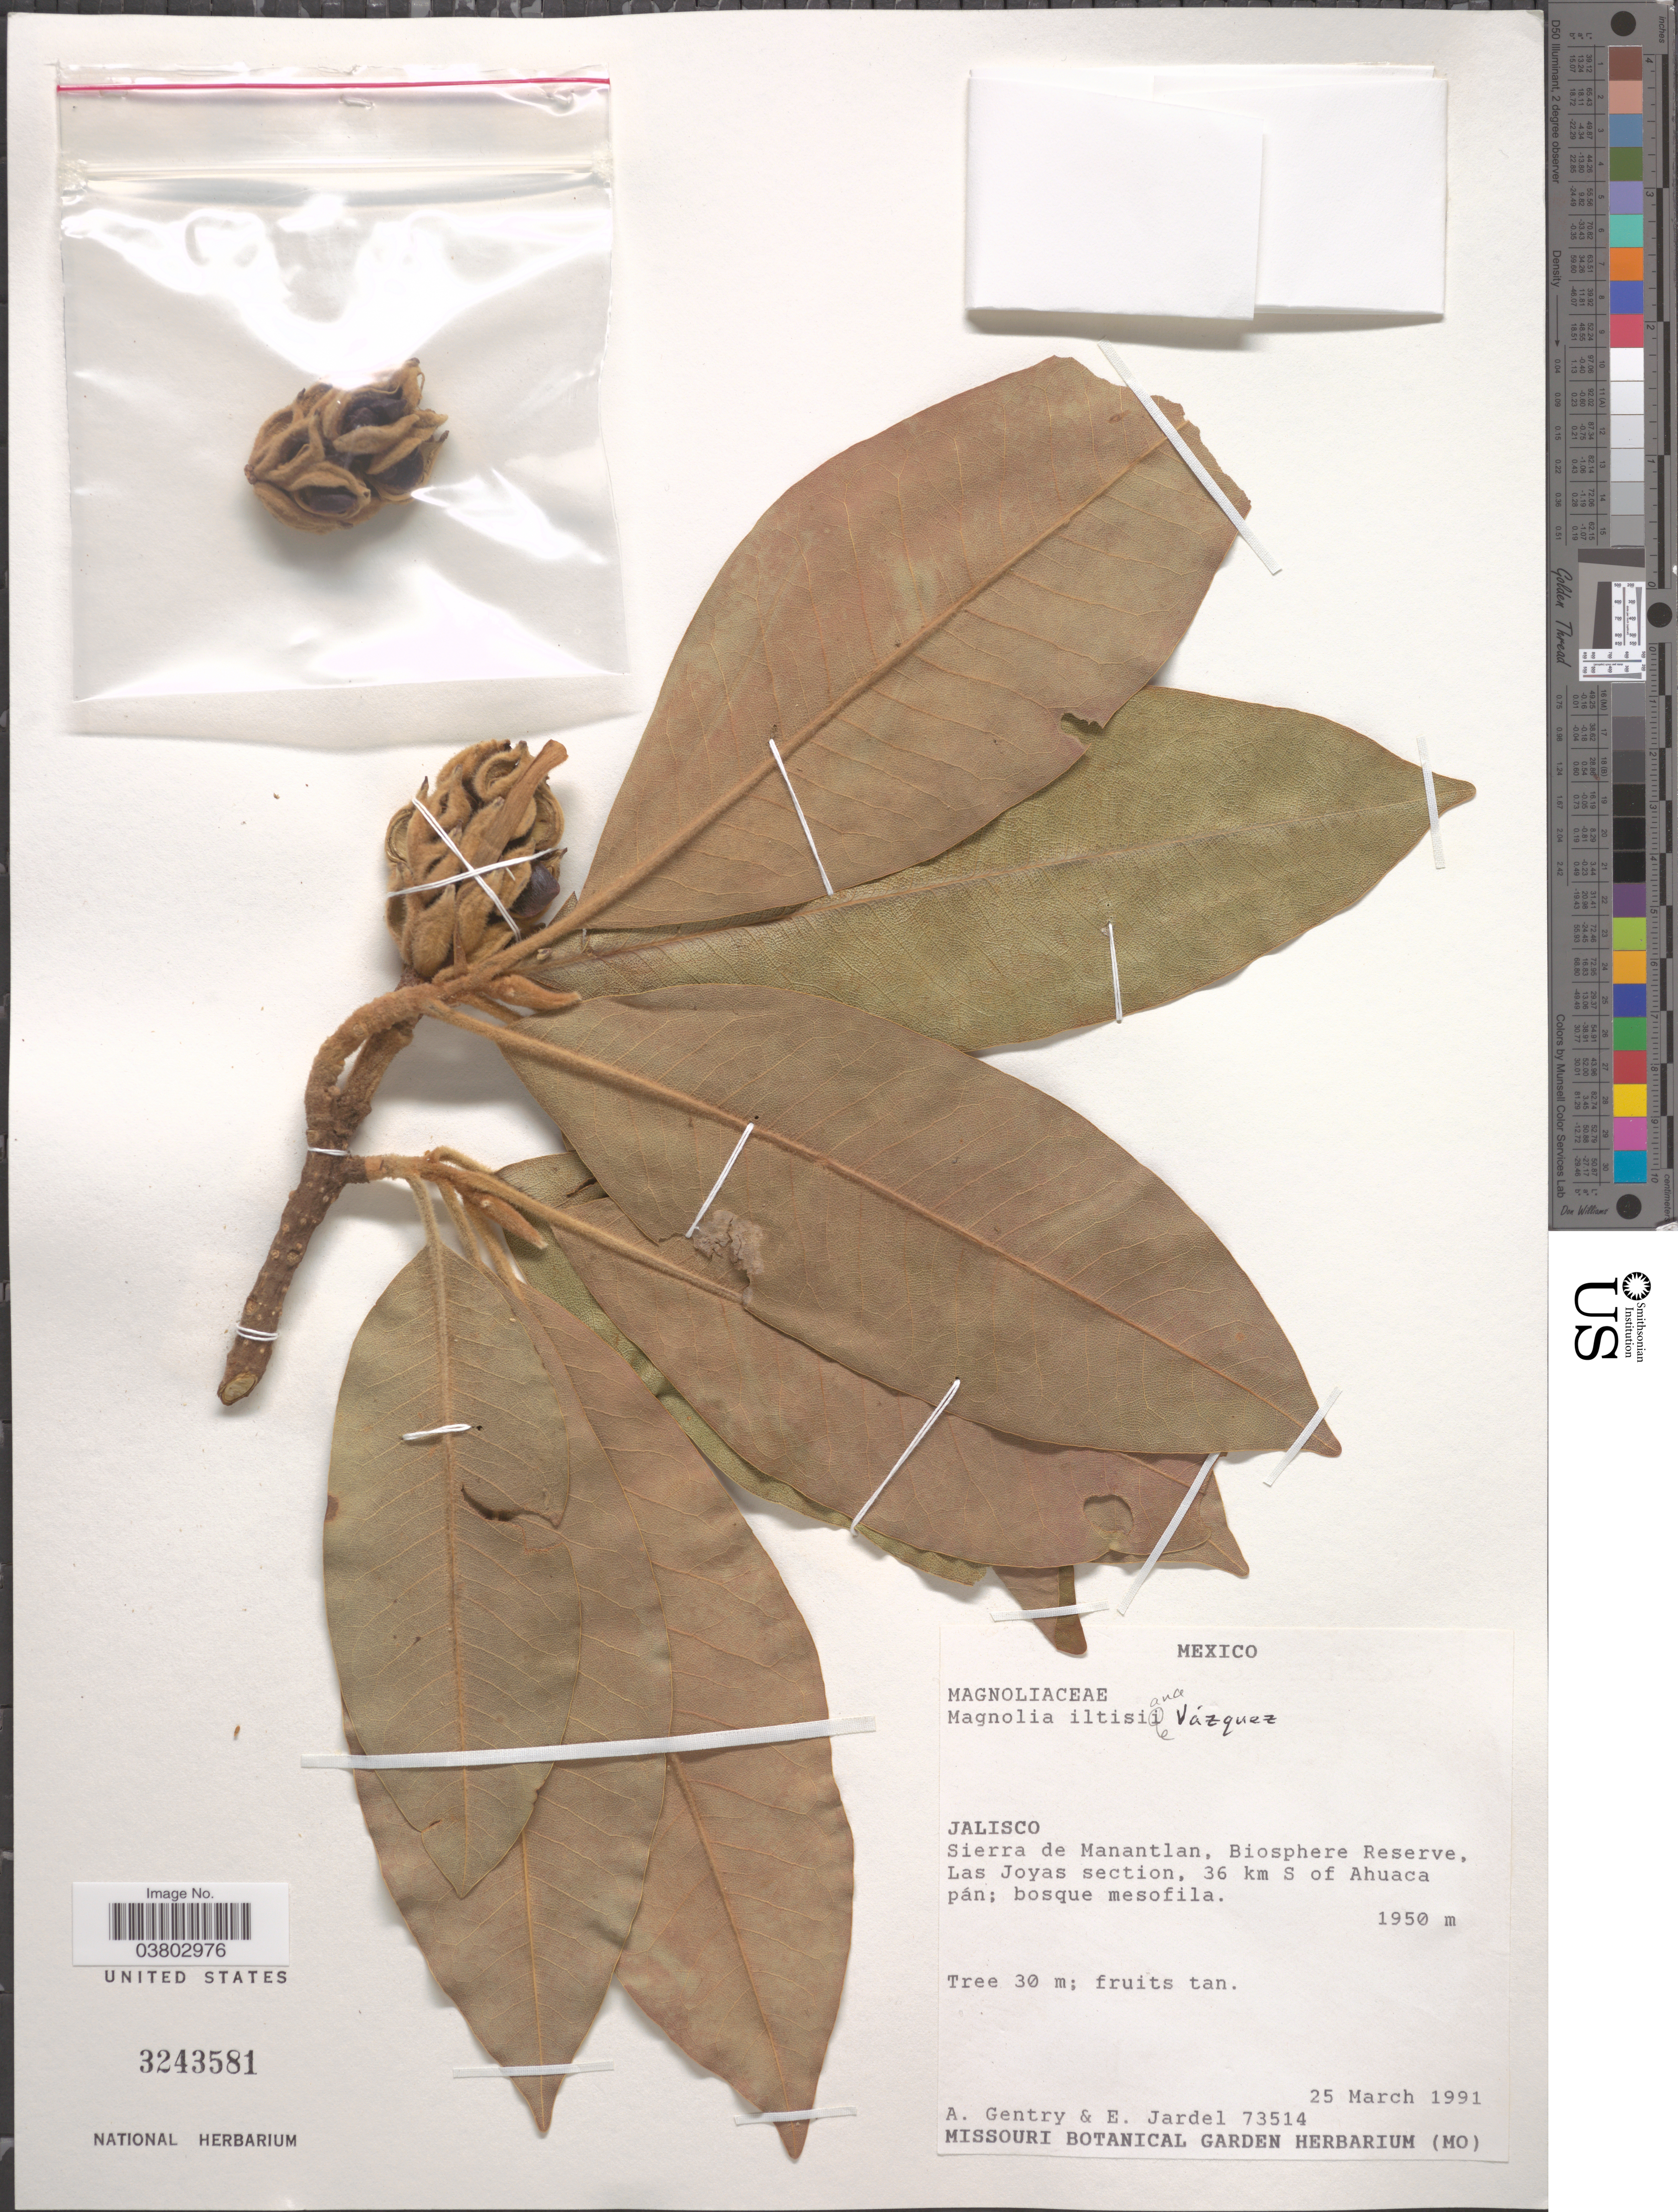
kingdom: Plantae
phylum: Tracheophyta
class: Magnoliopsida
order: Magnoliales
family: Magnoliaceae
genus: Magnolia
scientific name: Magnolia iltisiana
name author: A. Vázquez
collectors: A. H. Gentry & E. Jardel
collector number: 73514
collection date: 1991-03-25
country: Mexico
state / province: Jalisco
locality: Sierra de Manantlan, Biosphere Reserve, Las Joyas section, 36 km S of Ahuacapán.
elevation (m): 1950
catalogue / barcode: US 3243581